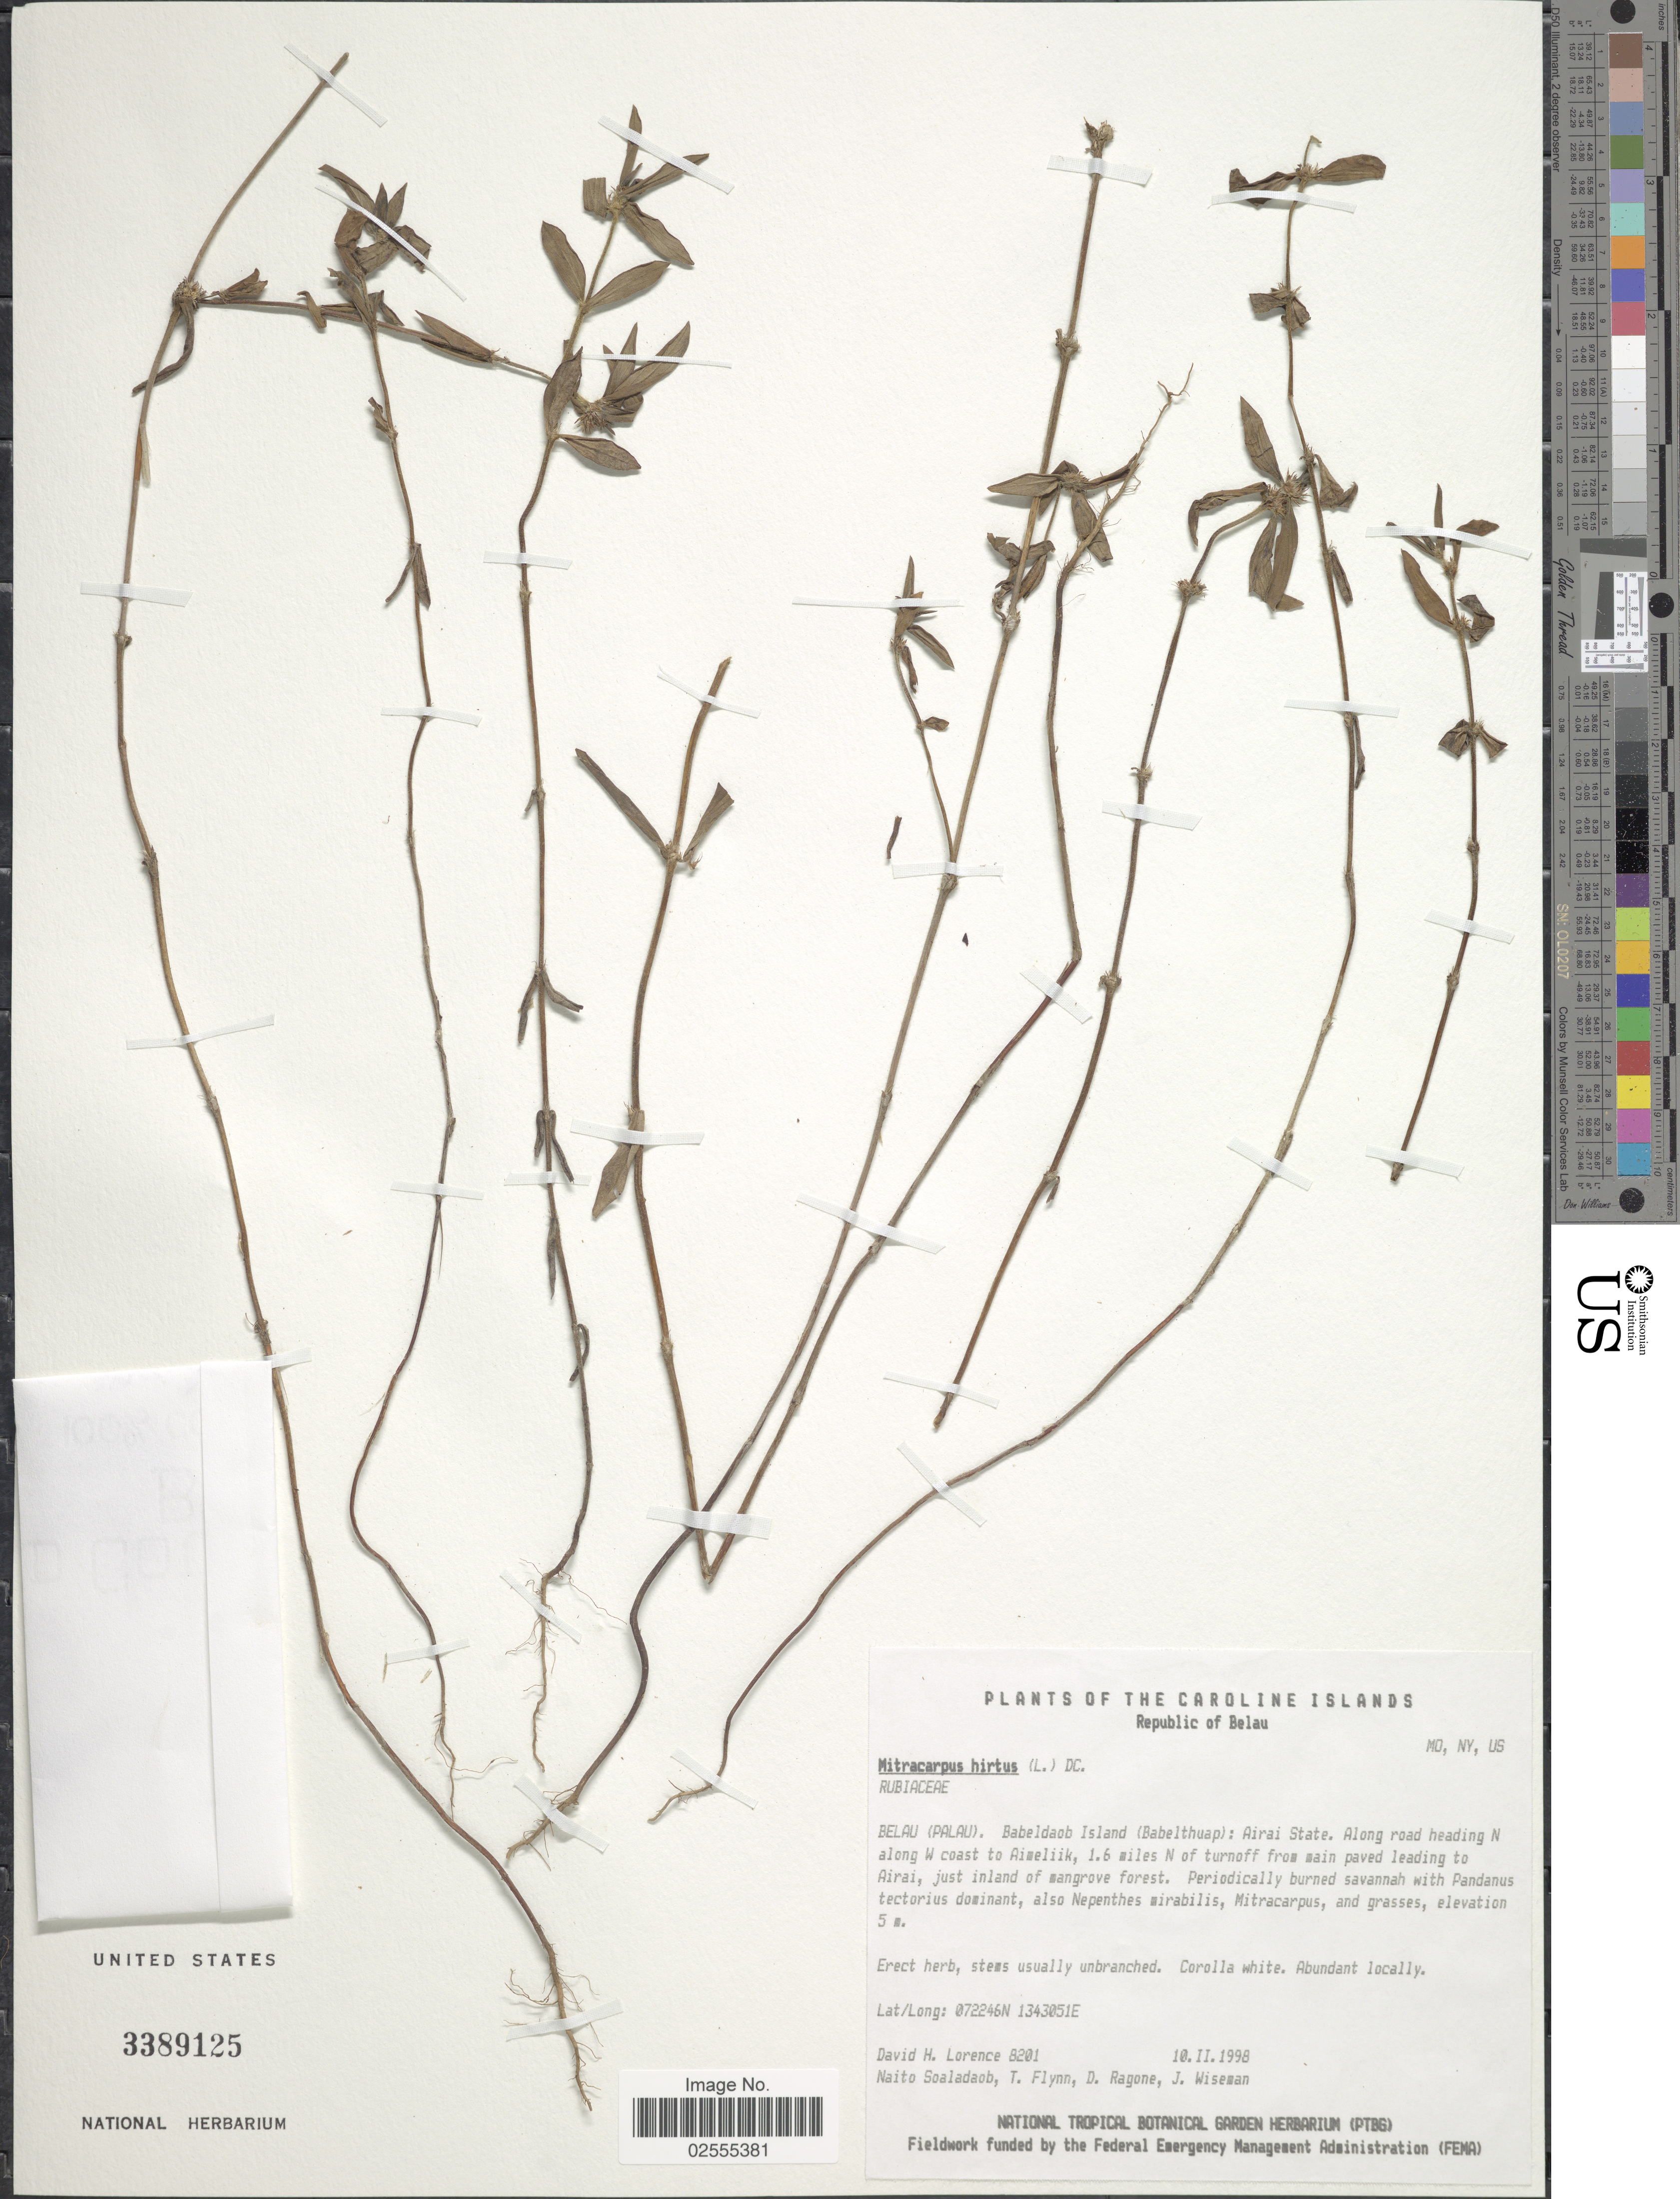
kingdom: Plantae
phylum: Tracheophyta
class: Magnoliopsida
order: Gentianales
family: Rubiaceae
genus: Mitracarpus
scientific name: Mitracarpus hirtus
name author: (L.) DC.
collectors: D. Lorence, N. Soaladaob, T. Flynn, D. Ragone & J. Wiseman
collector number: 8201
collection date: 1998-02-10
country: Palau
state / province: Airai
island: Babeldaob [Babelthuap]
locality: Babeldoab Island (Babelthuap) Airai State. Along road heading N along W coast to Aimeliik,, 1.6 miles N of turnoff from main paved leading Airai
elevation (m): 5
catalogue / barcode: US 3389125